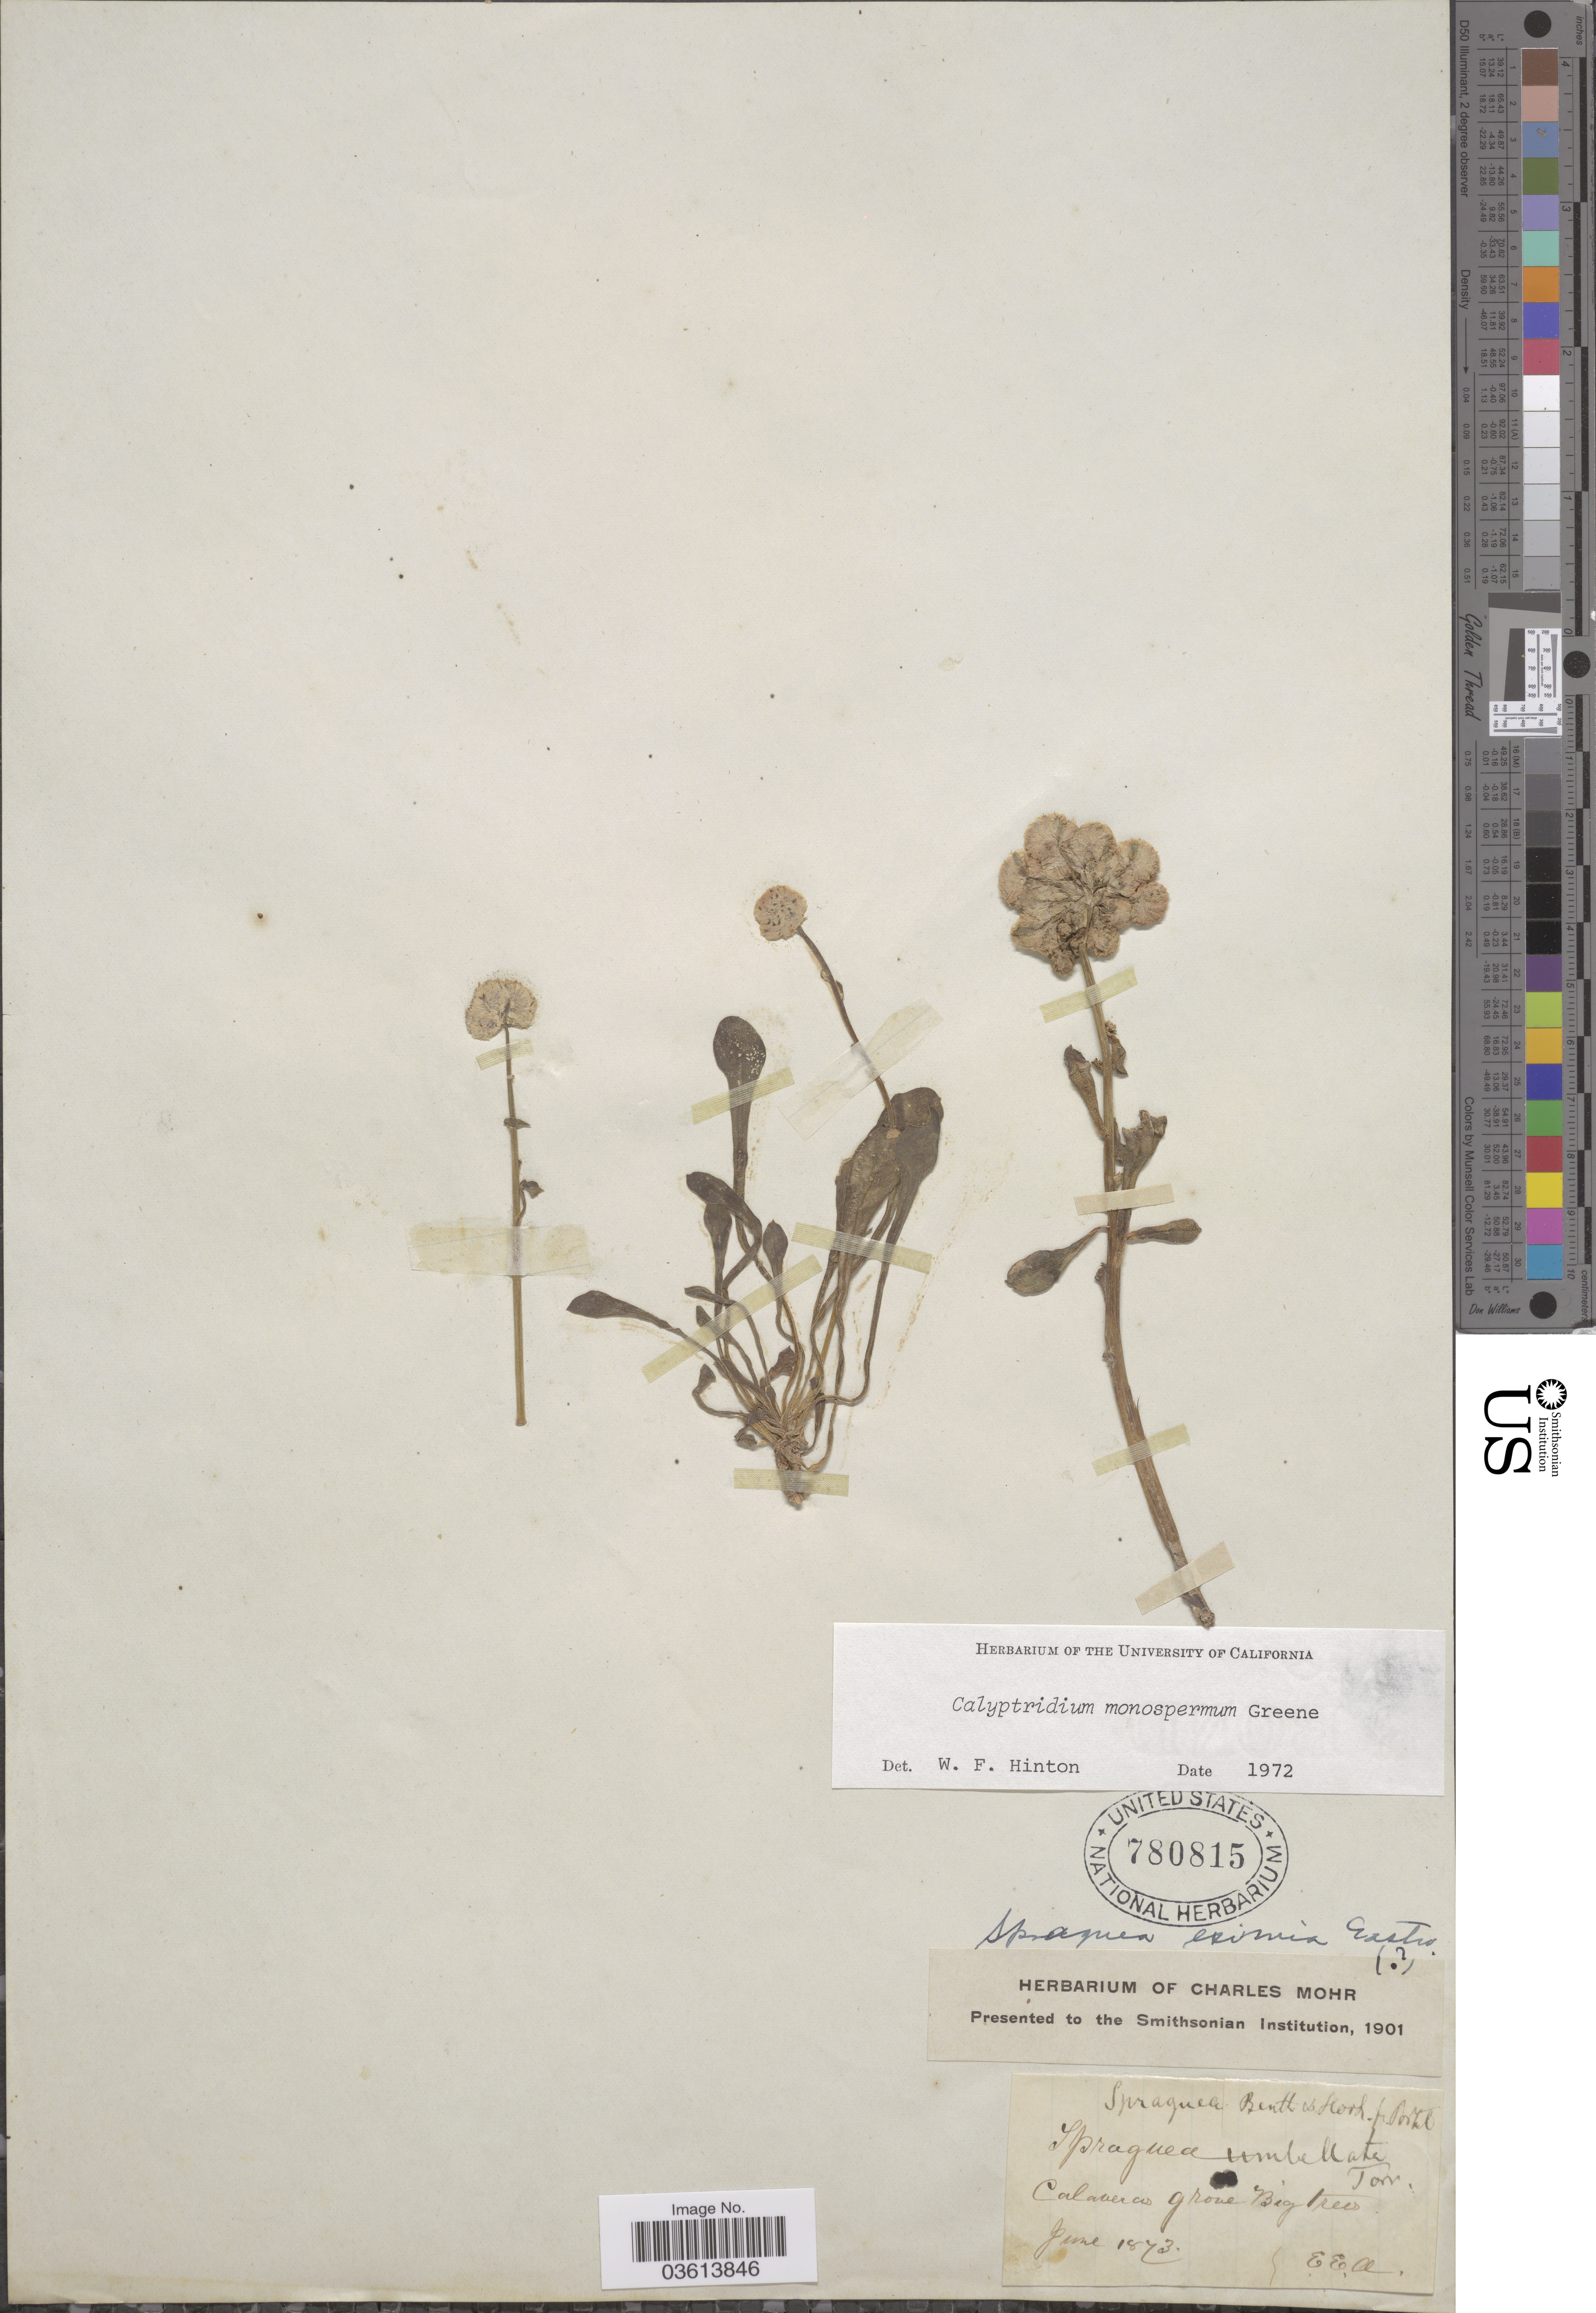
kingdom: Plantae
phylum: Tracheophyta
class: Magnoliopsida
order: Caryophyllales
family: Montiaceae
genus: Calyptridium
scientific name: Calyptridium monospermum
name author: Greene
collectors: E. E. A.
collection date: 1873-06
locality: Calaveras Grove Big trees.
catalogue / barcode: US 780815